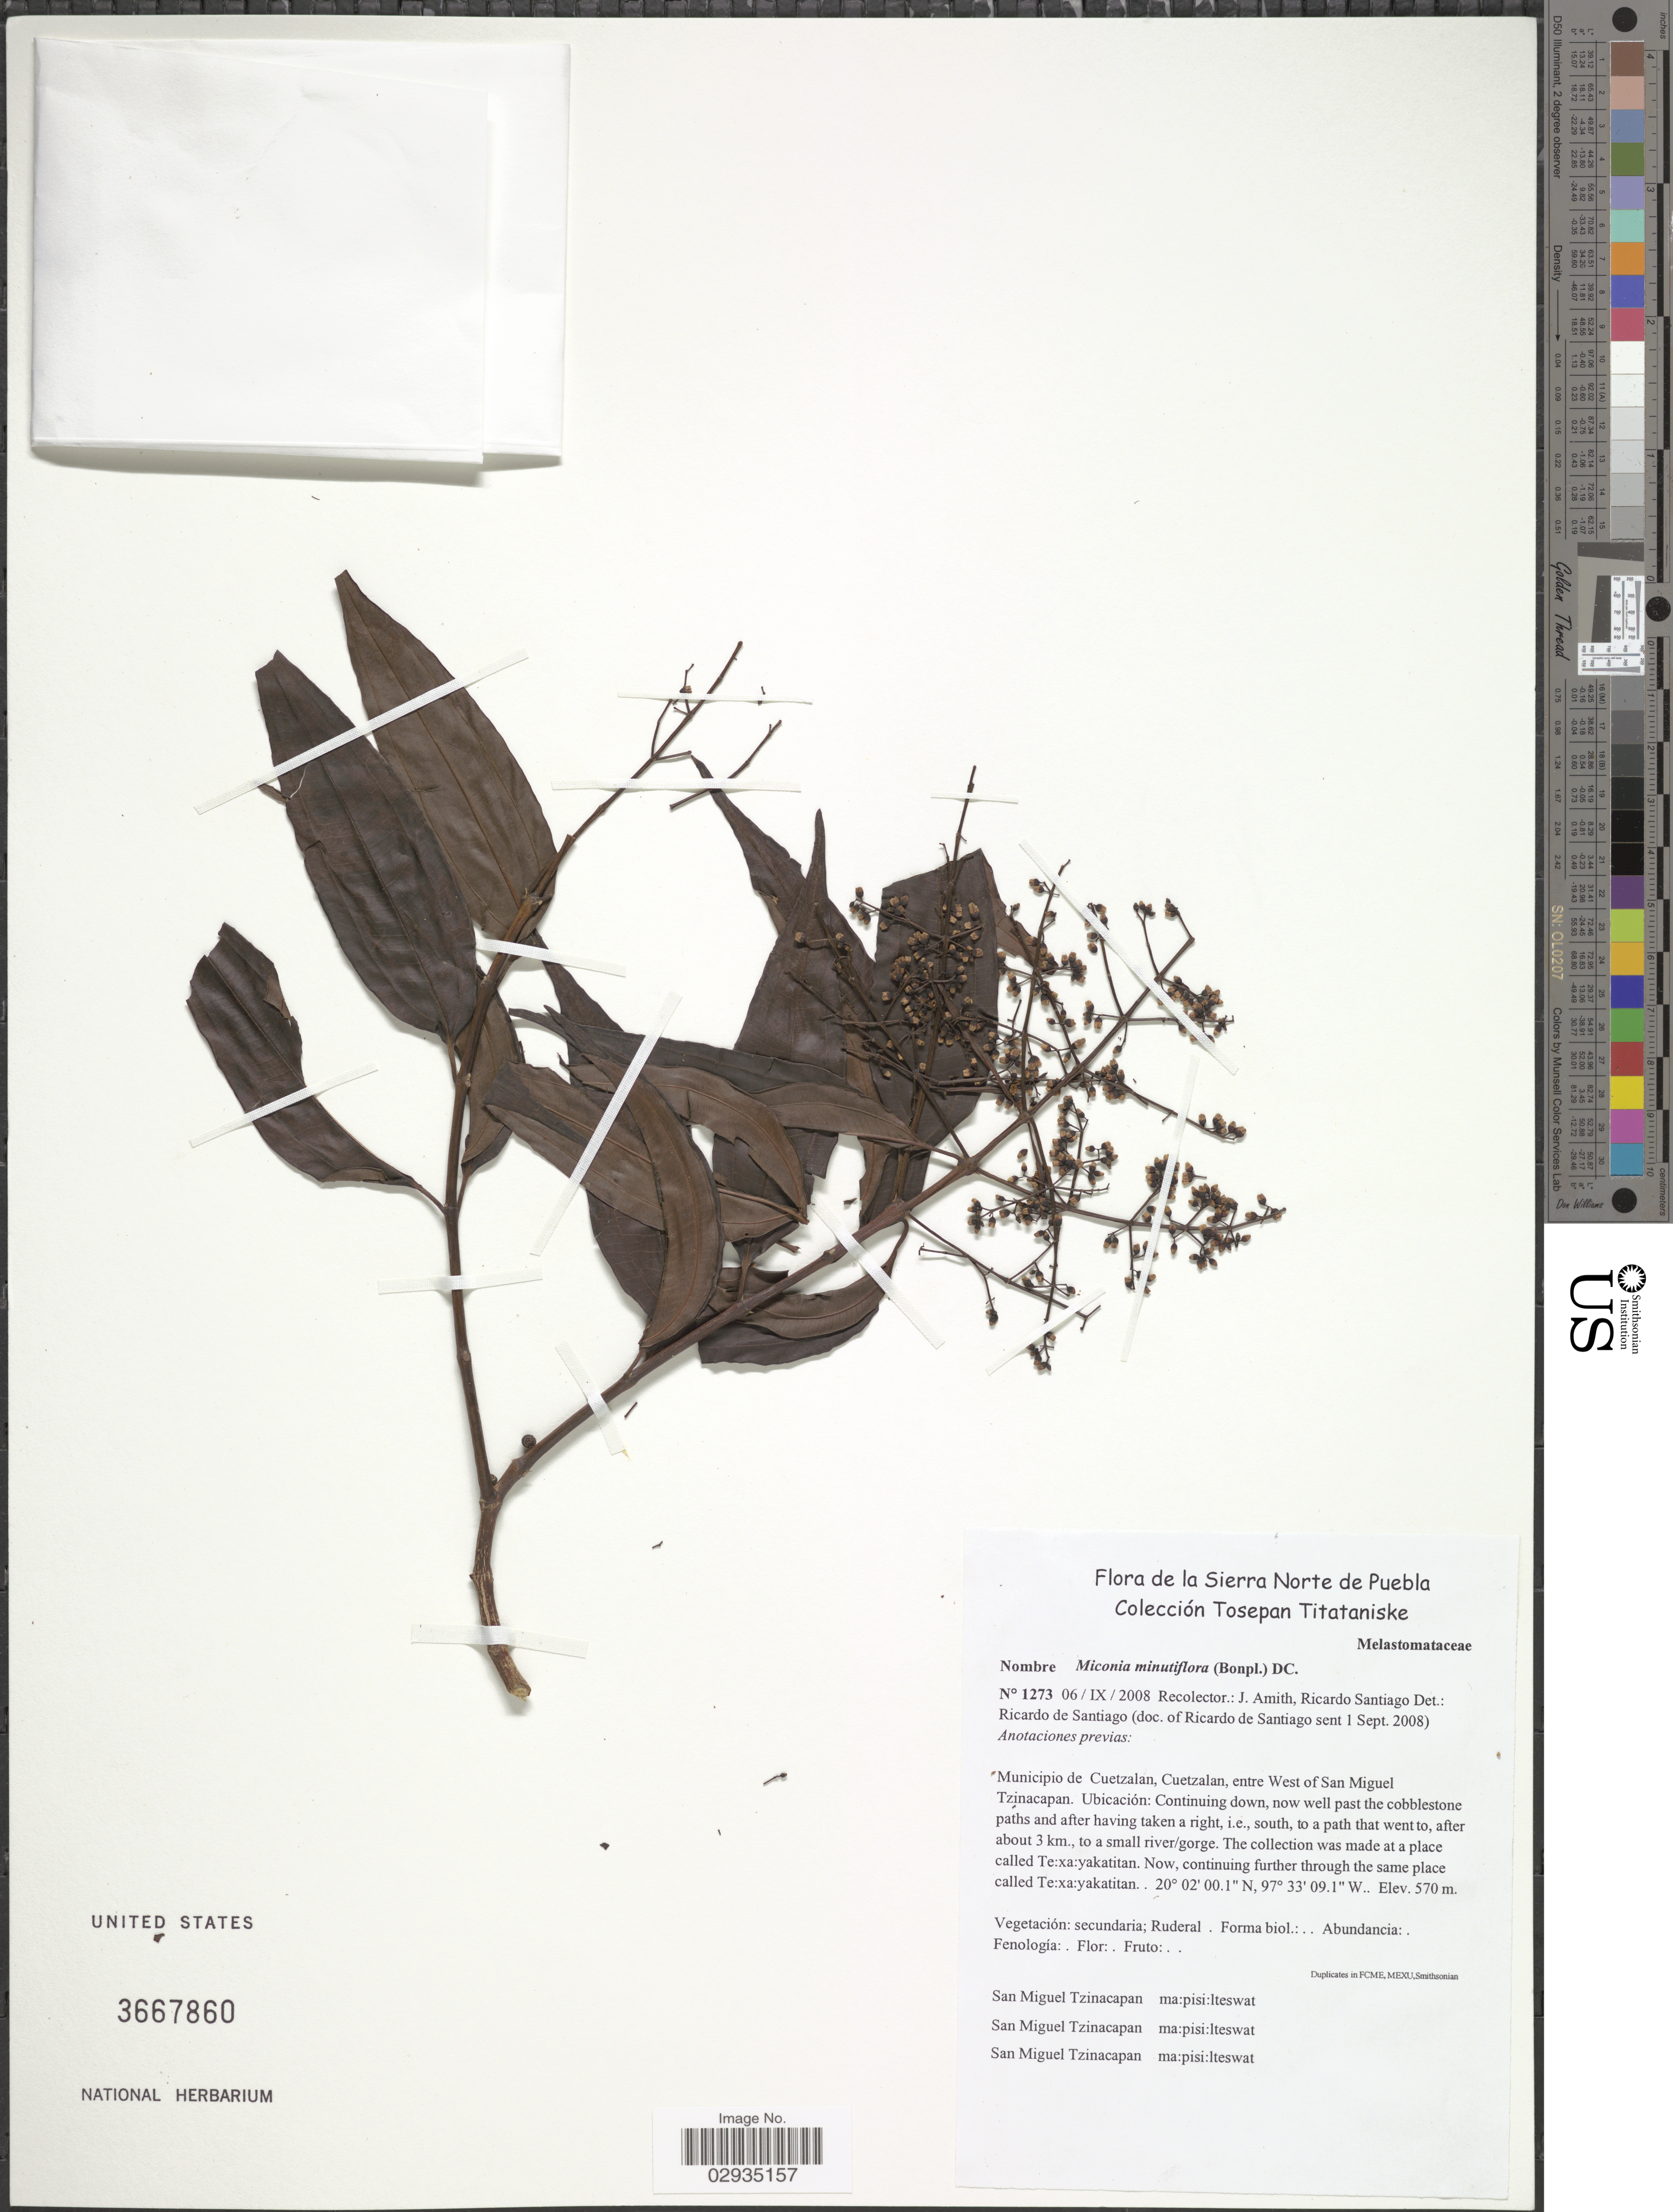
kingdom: Plantae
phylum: Tracheophyta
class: Magnoliopsida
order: Myrtales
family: Melastomataceae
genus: Miconia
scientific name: Miconia minutiflora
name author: (Bonpl.) DC.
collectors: J. D. Amith & R. Santiago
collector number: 1273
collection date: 2008-09-06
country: Mexico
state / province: Puebla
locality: De la Sierra Norte de Puebla. Municipio de Cuetzalan, entre West of San Miguel Tzinacapan, Ubiación: Continuing down, now well past the cobblestone path and after having taken a right, i.e. south, to a path that went to, after about 3 km., to a small river/ gorge. The collection was made at a place called Te:xa:yakatitan. Now, continuing further through the same place called Te:xa: yakatitan.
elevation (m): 570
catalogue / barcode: US 3667860